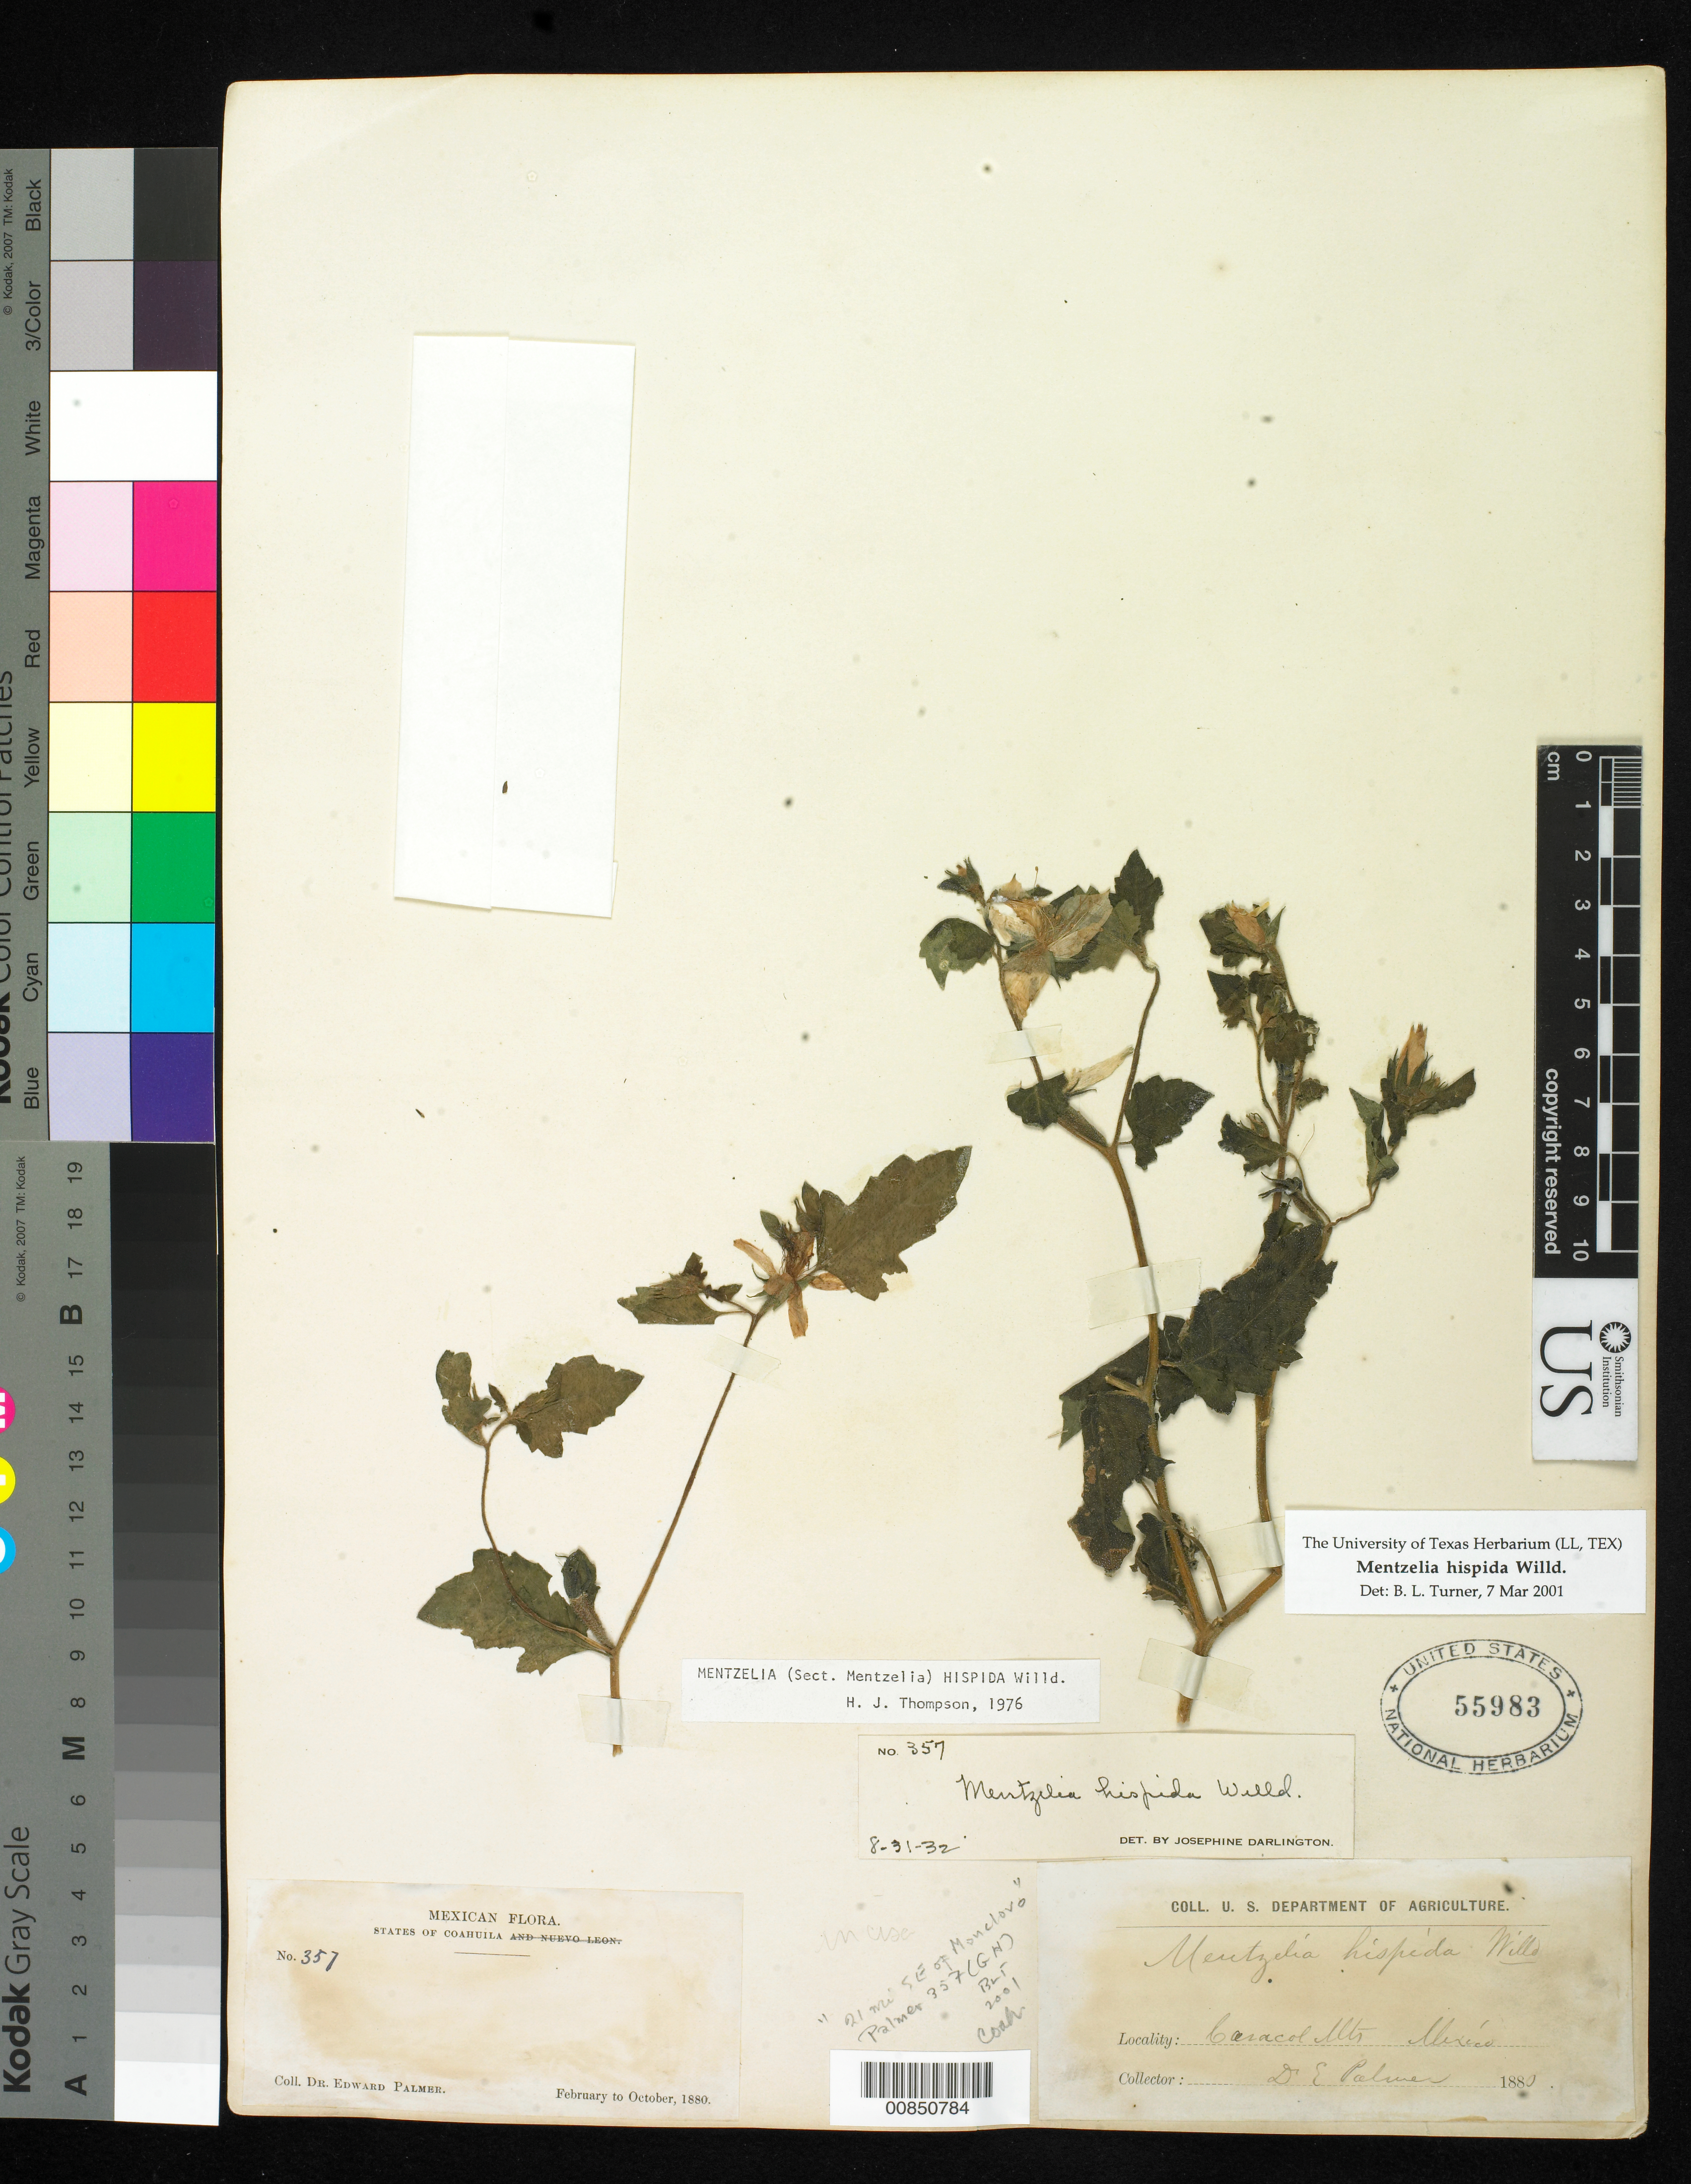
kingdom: Plantae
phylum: Tracheophyta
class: Magnoliopsida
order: Cornales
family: Loasaceae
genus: Mentzelia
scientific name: Mentzelia hispida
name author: Willd.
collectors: E. Palmer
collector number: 357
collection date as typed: Feb 1880 to -- Oct 1880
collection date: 1880-02/1880-10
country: Mexico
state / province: Coahuila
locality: Caracol Mts., Coahuila. 21 mi SE of Monclova.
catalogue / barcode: US 55983